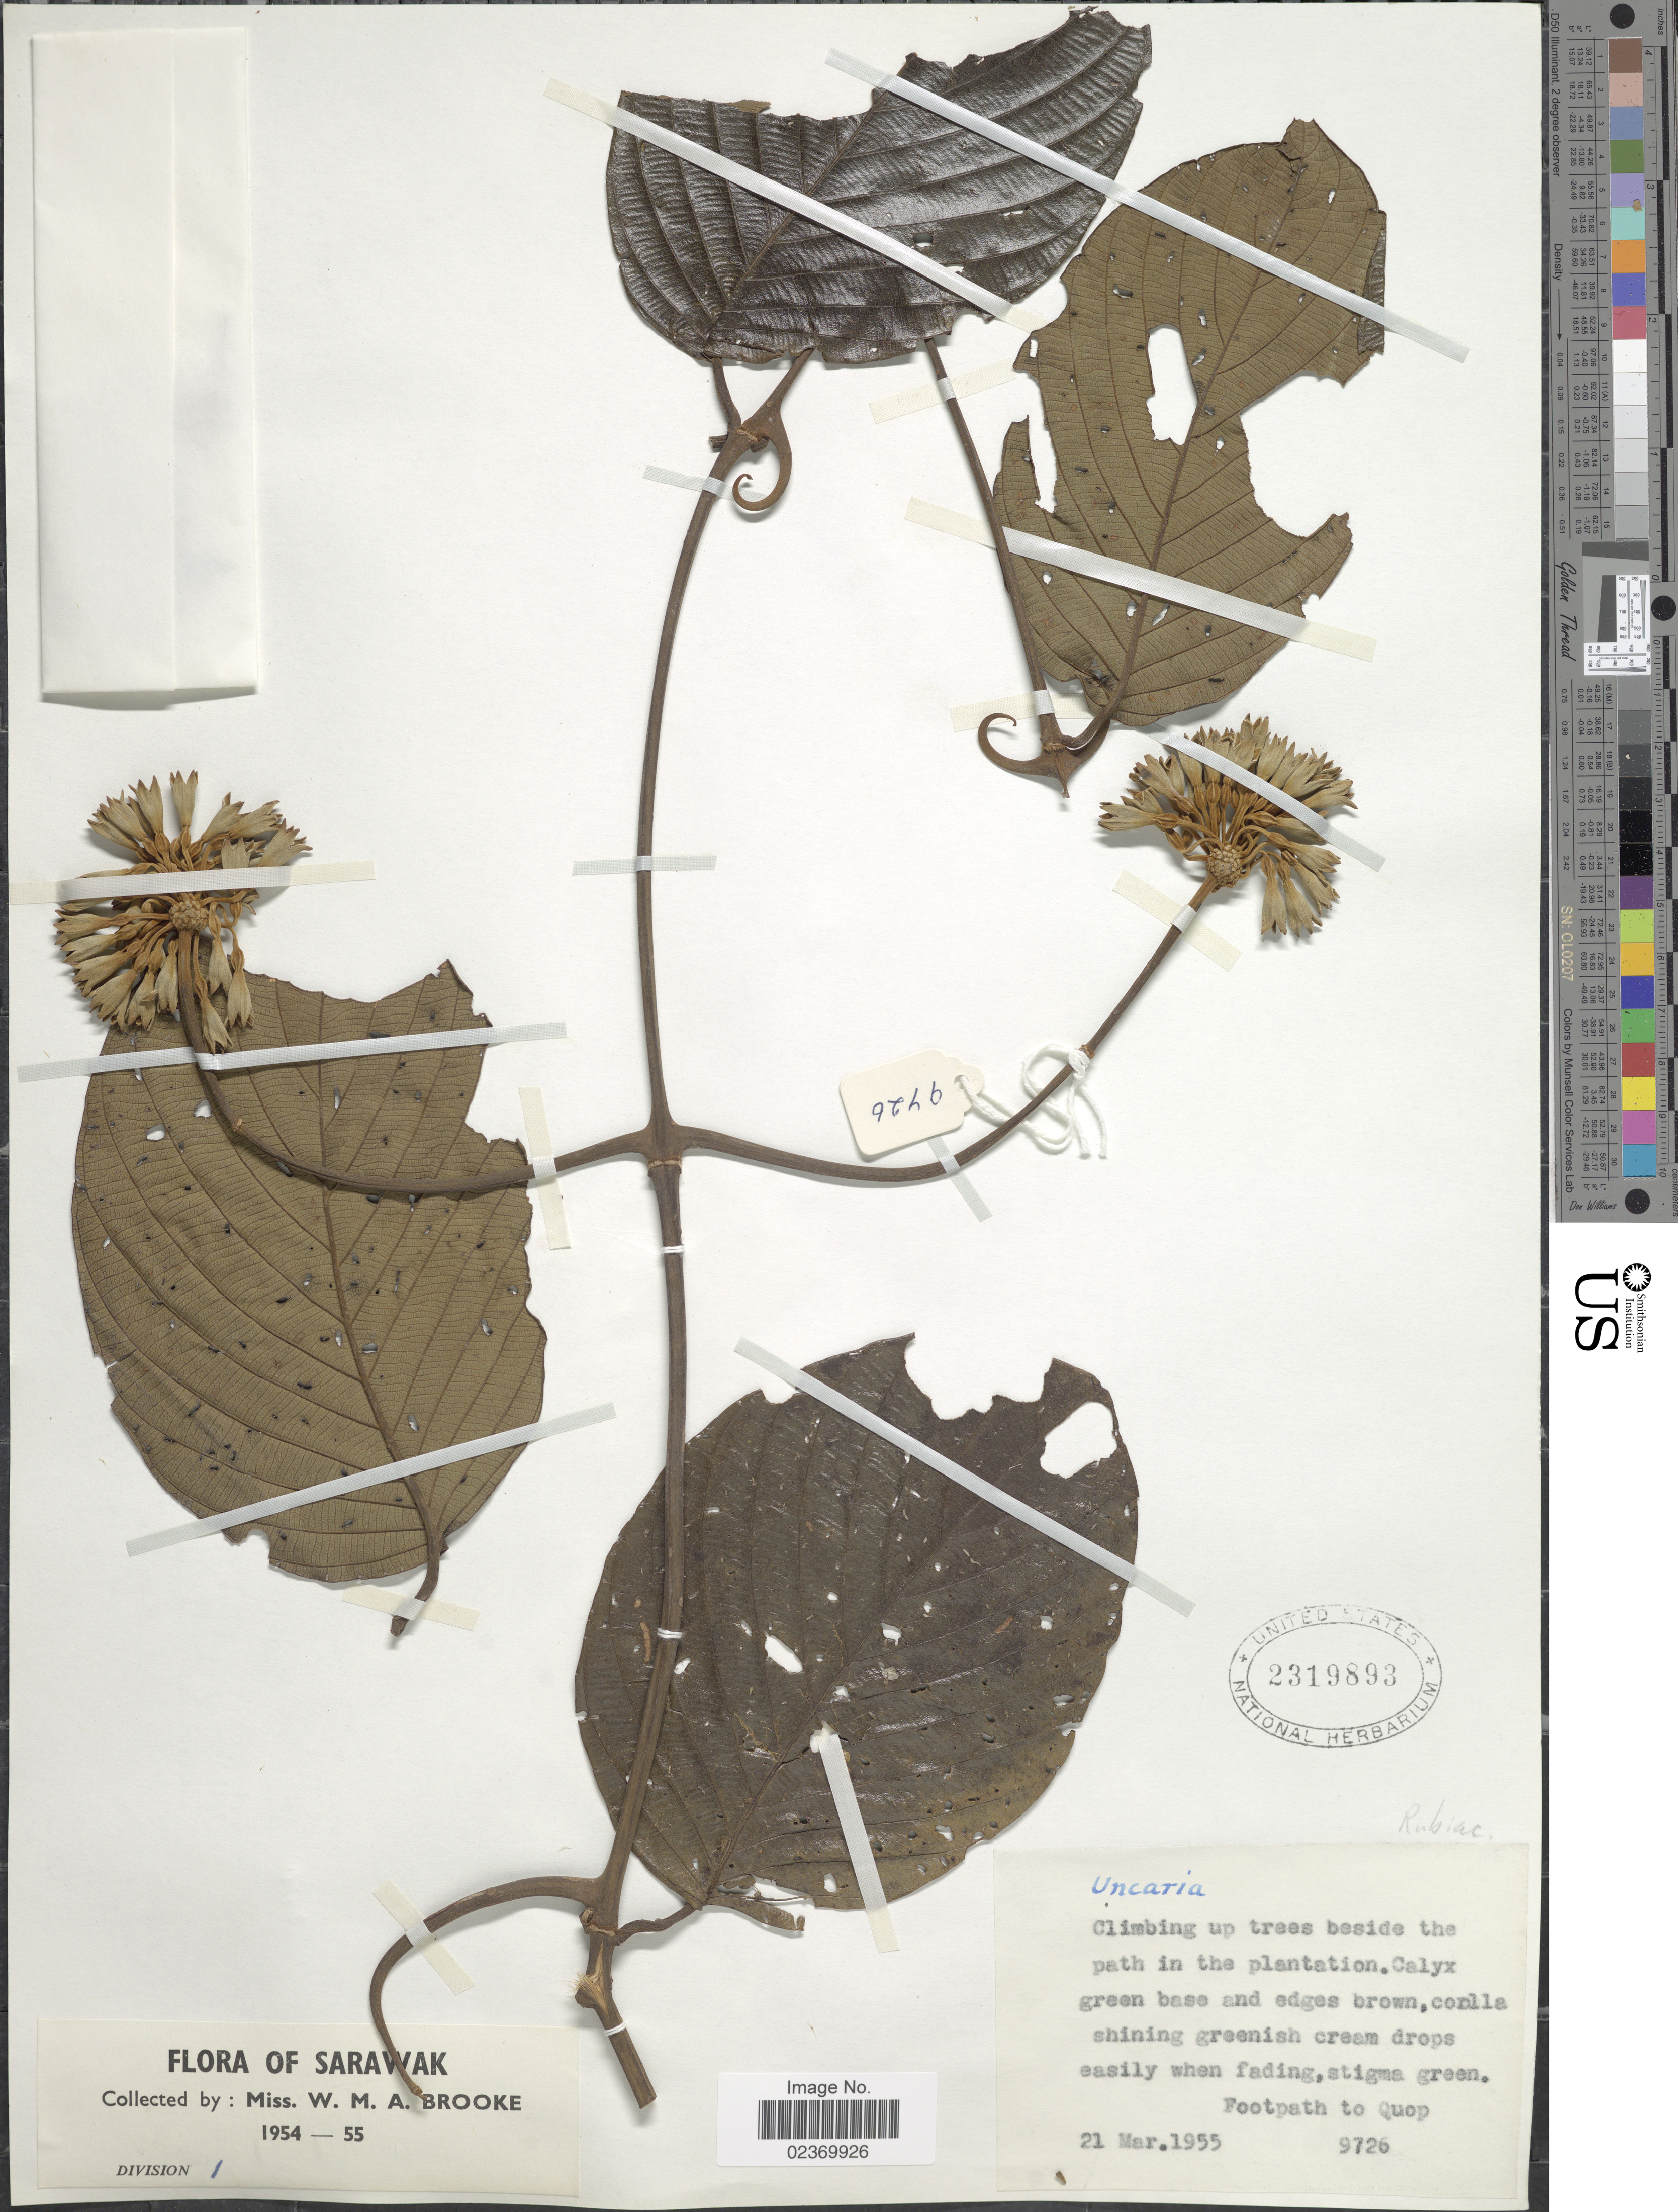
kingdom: Plantae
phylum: Tracheophyta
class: Magnoliopsida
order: Gentianales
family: Rubiaceae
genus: Uncaria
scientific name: Uncaria sp.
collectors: W. Brooke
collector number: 9726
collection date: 1955-03-21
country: Malaysia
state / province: Sarawak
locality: Footpath to Quop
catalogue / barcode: US 2319893